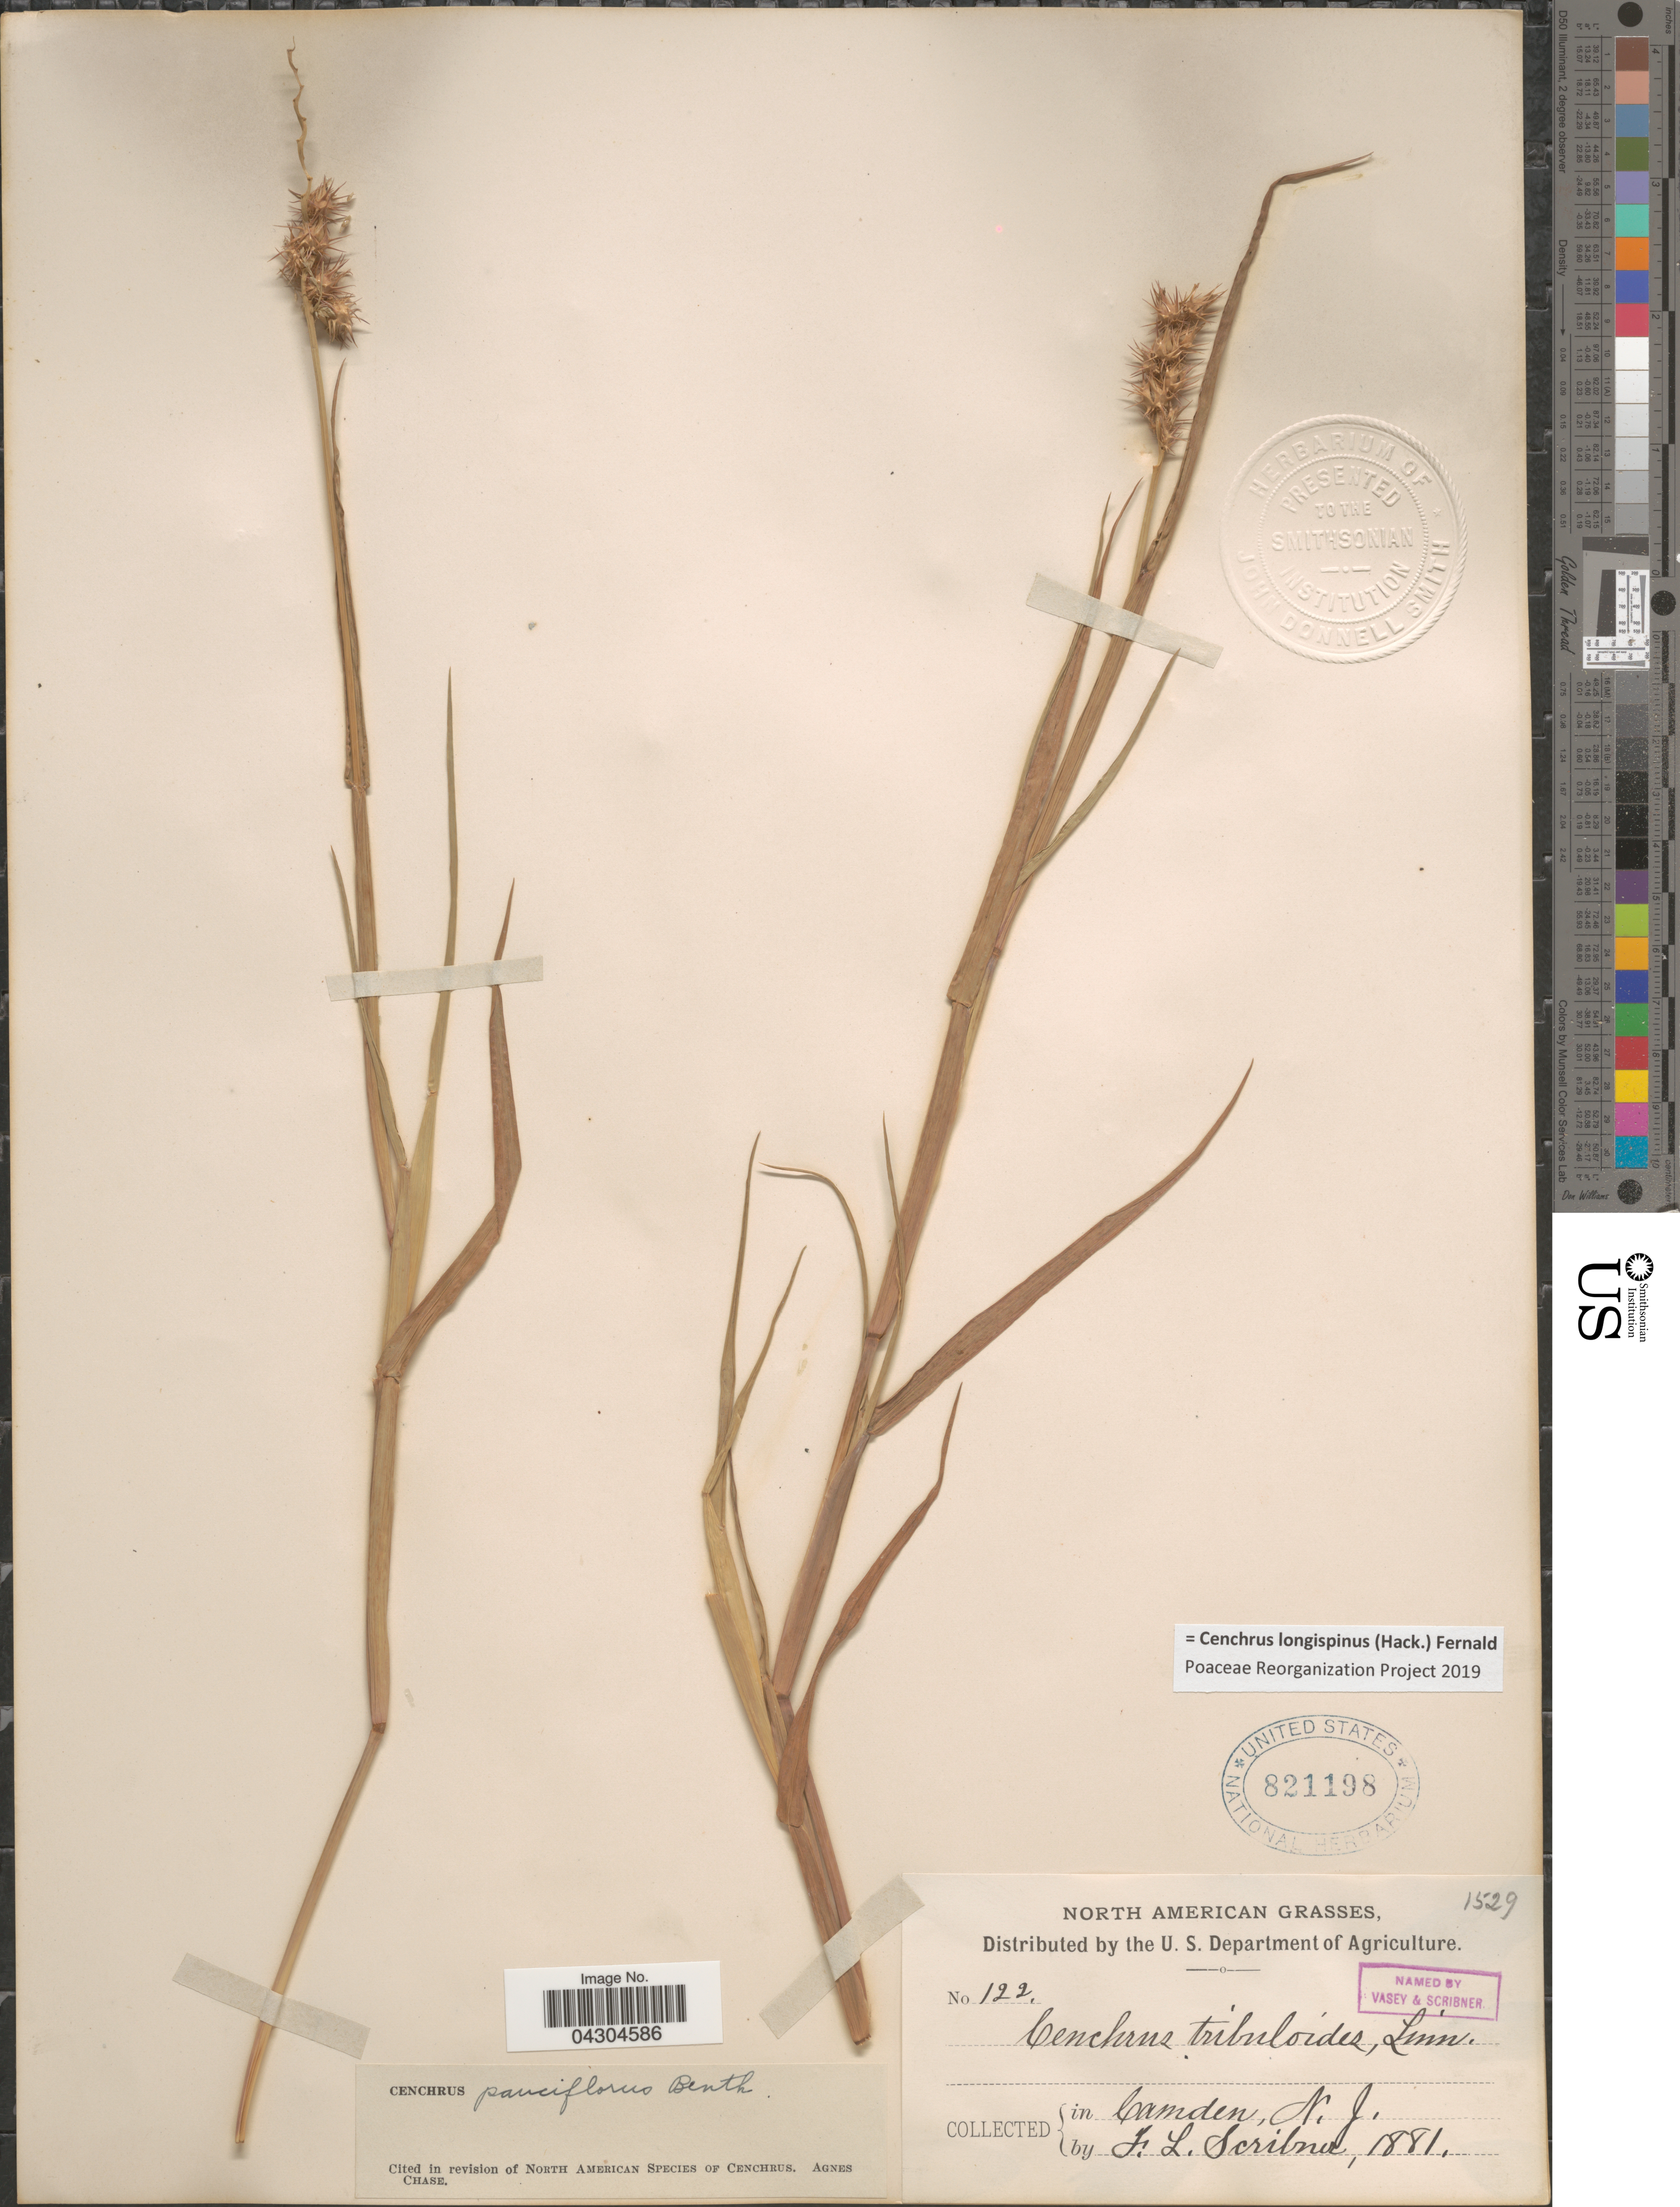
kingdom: Plantae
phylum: Tracheophyta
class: Liliopsida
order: Poales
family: Poaceae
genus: Cenchrus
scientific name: Cenchrus longispinus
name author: (Hack.) Fernald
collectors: F. L. Scribner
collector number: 122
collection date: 1881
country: United States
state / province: New Jersey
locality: North American. Camden.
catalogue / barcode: US 821198